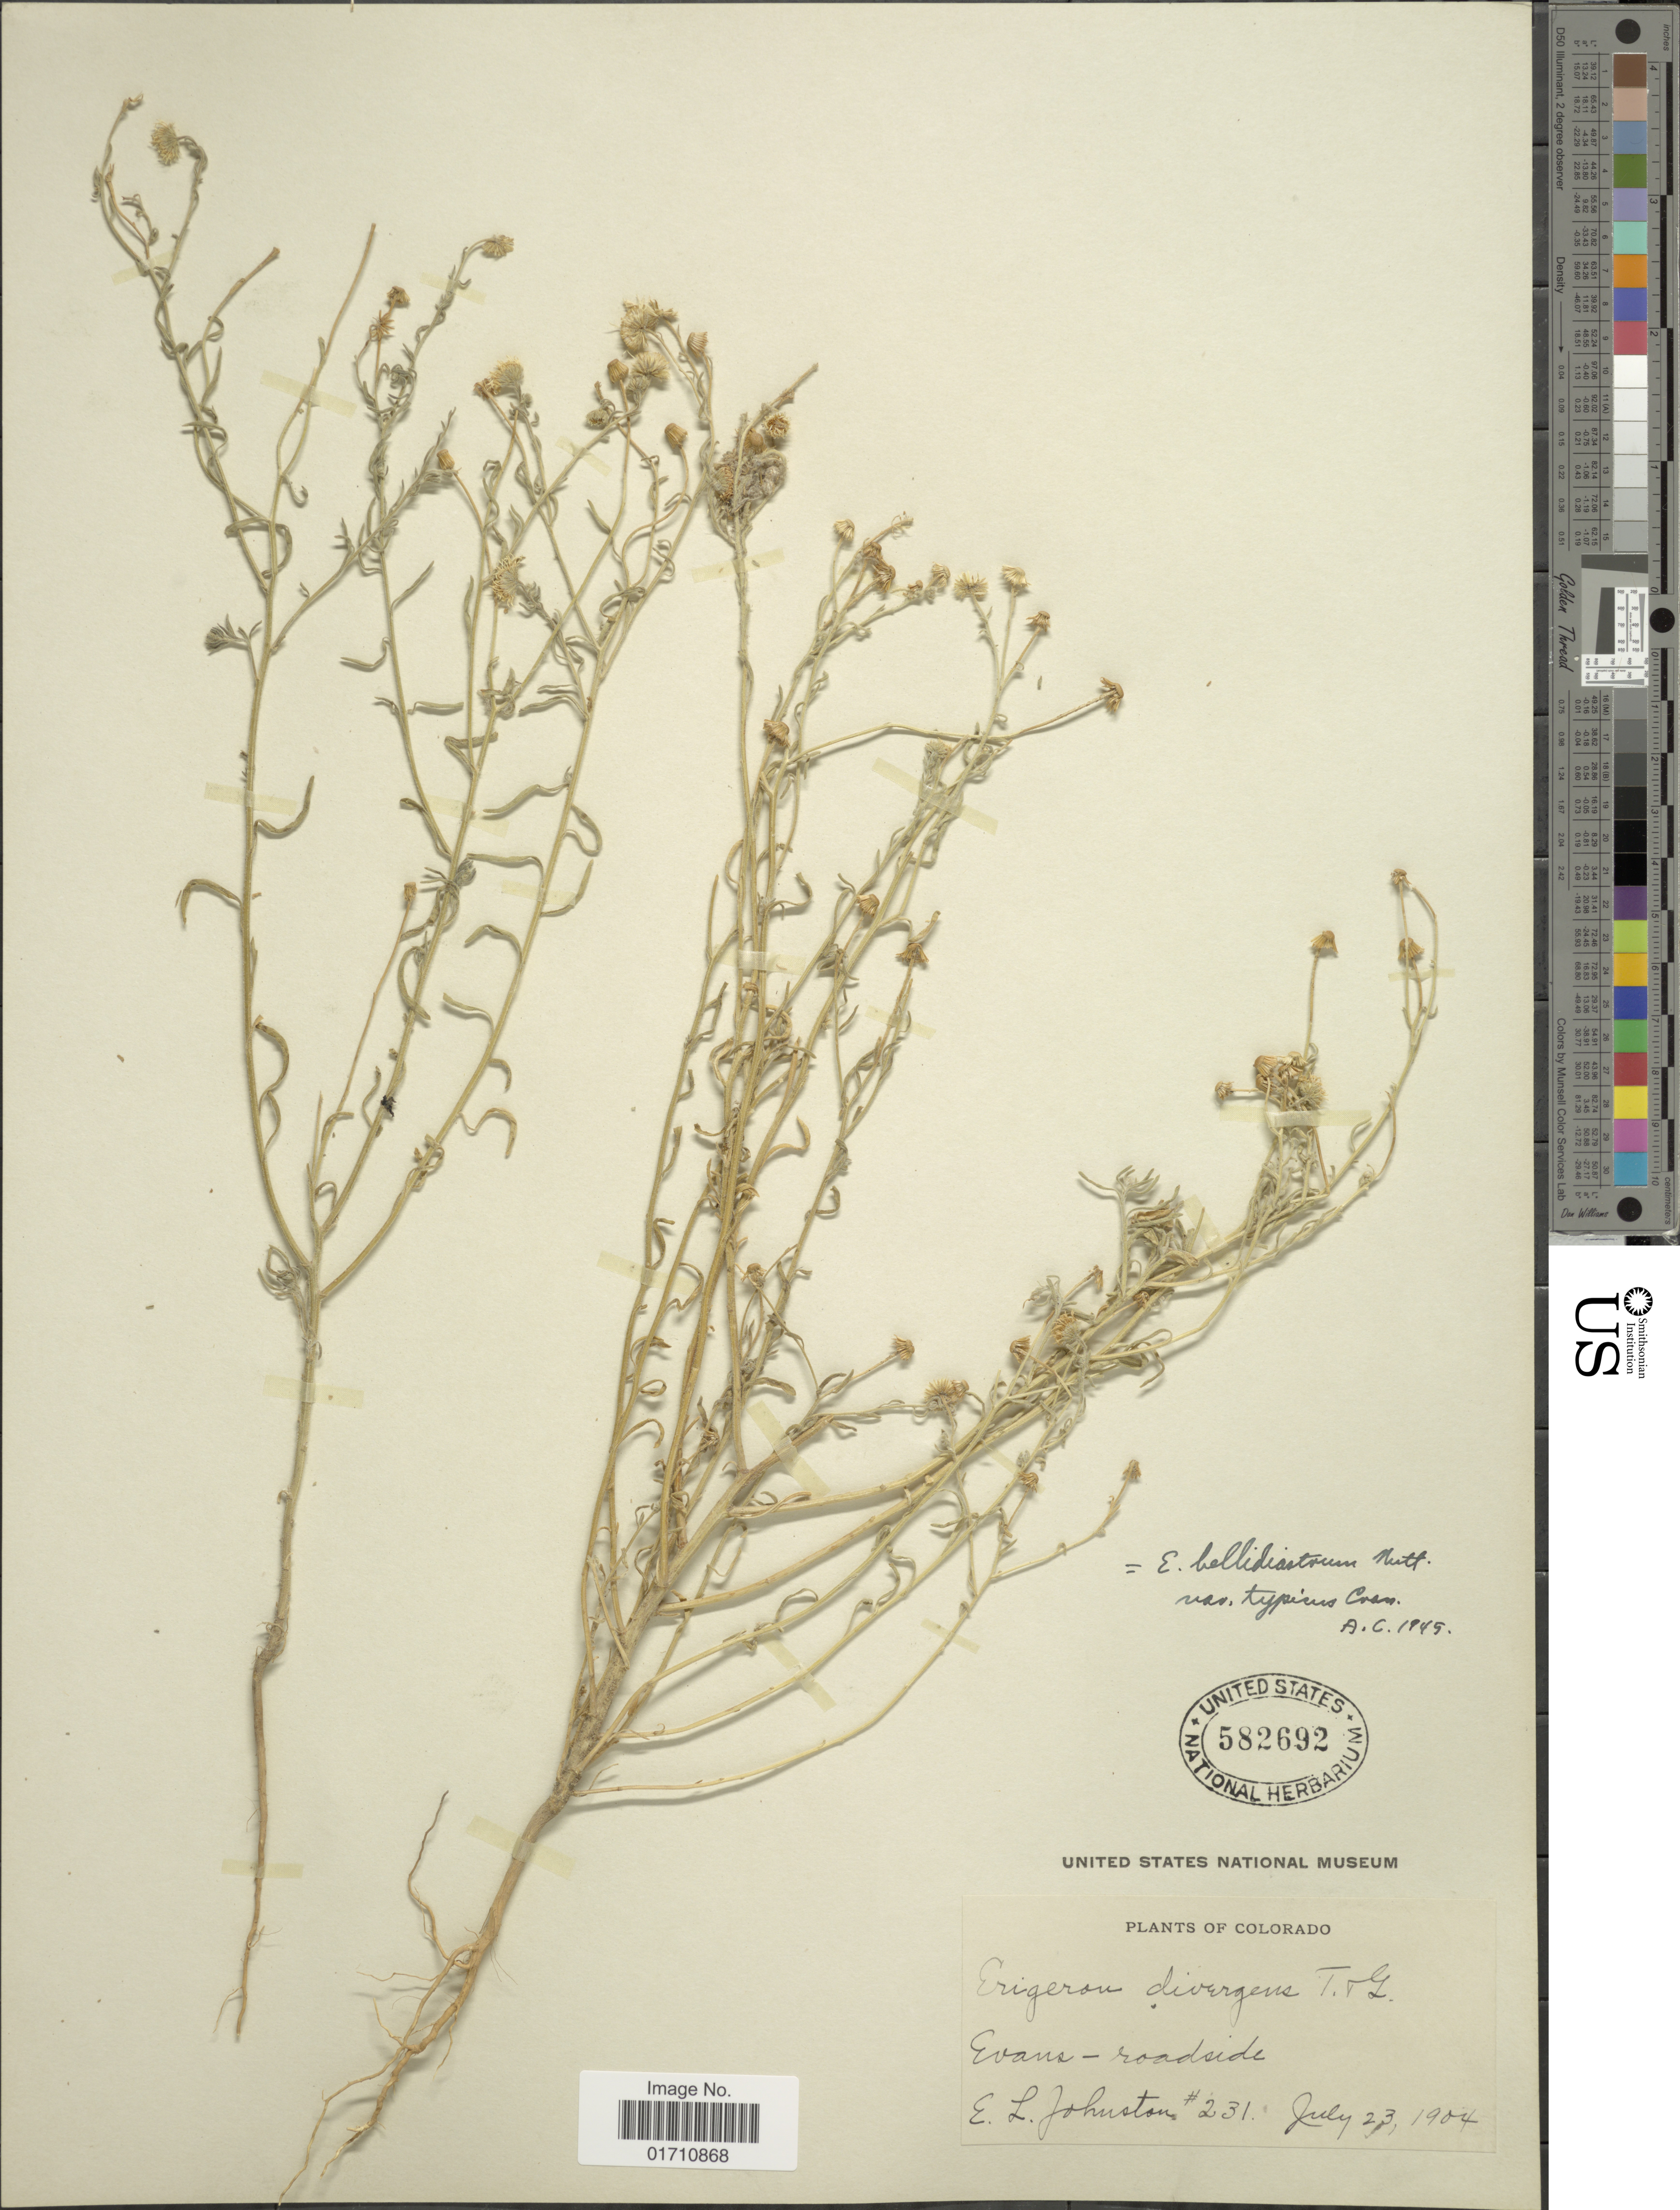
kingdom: Plantae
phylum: Tracheophyta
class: Magnoliopsida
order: Asterales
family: Asteraceae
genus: Erigeron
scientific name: Erigeron bellidiastrum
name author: Nutt.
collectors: E. L. Johnston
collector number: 231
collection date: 1904-07-23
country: United States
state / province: Colorado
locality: Evans - roadside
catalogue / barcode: US 582692